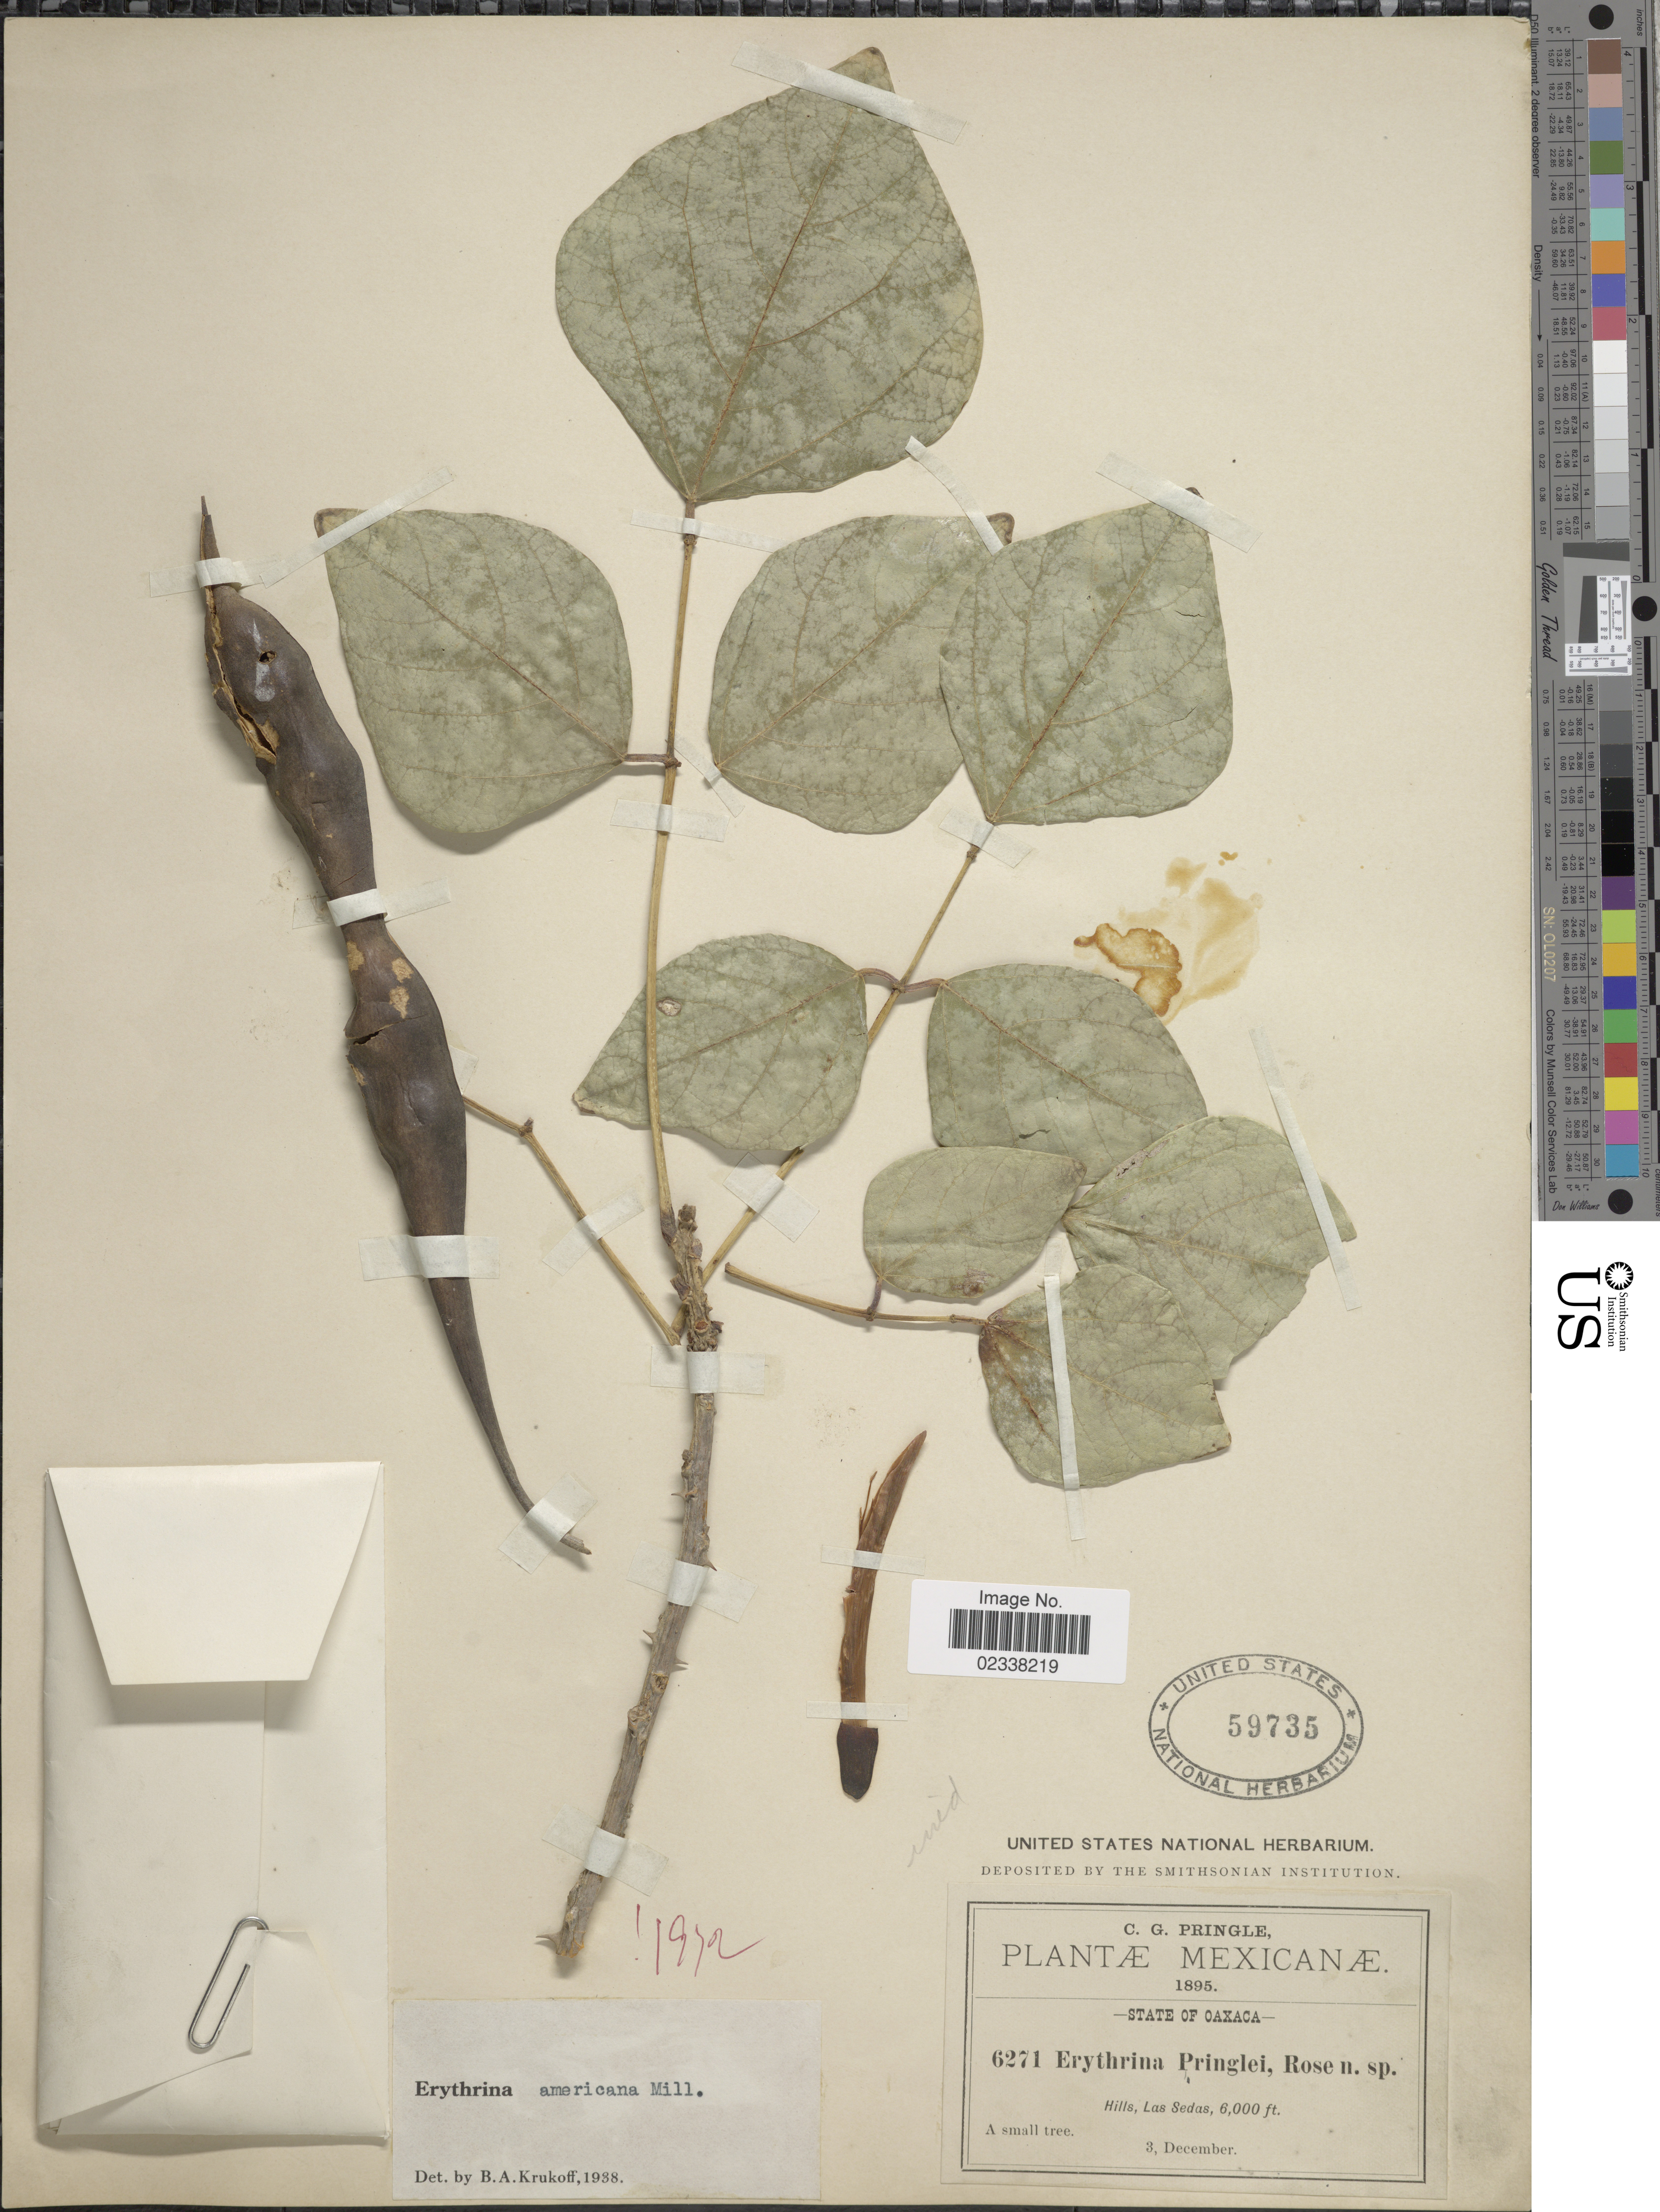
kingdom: Plantae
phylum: Tracheophyta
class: Magnoliopsida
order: Fabales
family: Fabaceae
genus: Erythrina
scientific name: Erythrina americana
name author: Mill.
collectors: C. G. Pringle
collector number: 6271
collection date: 1895-12-03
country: Mexico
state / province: Oaxaca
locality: Las Sedas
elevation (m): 1829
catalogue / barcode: US 59735